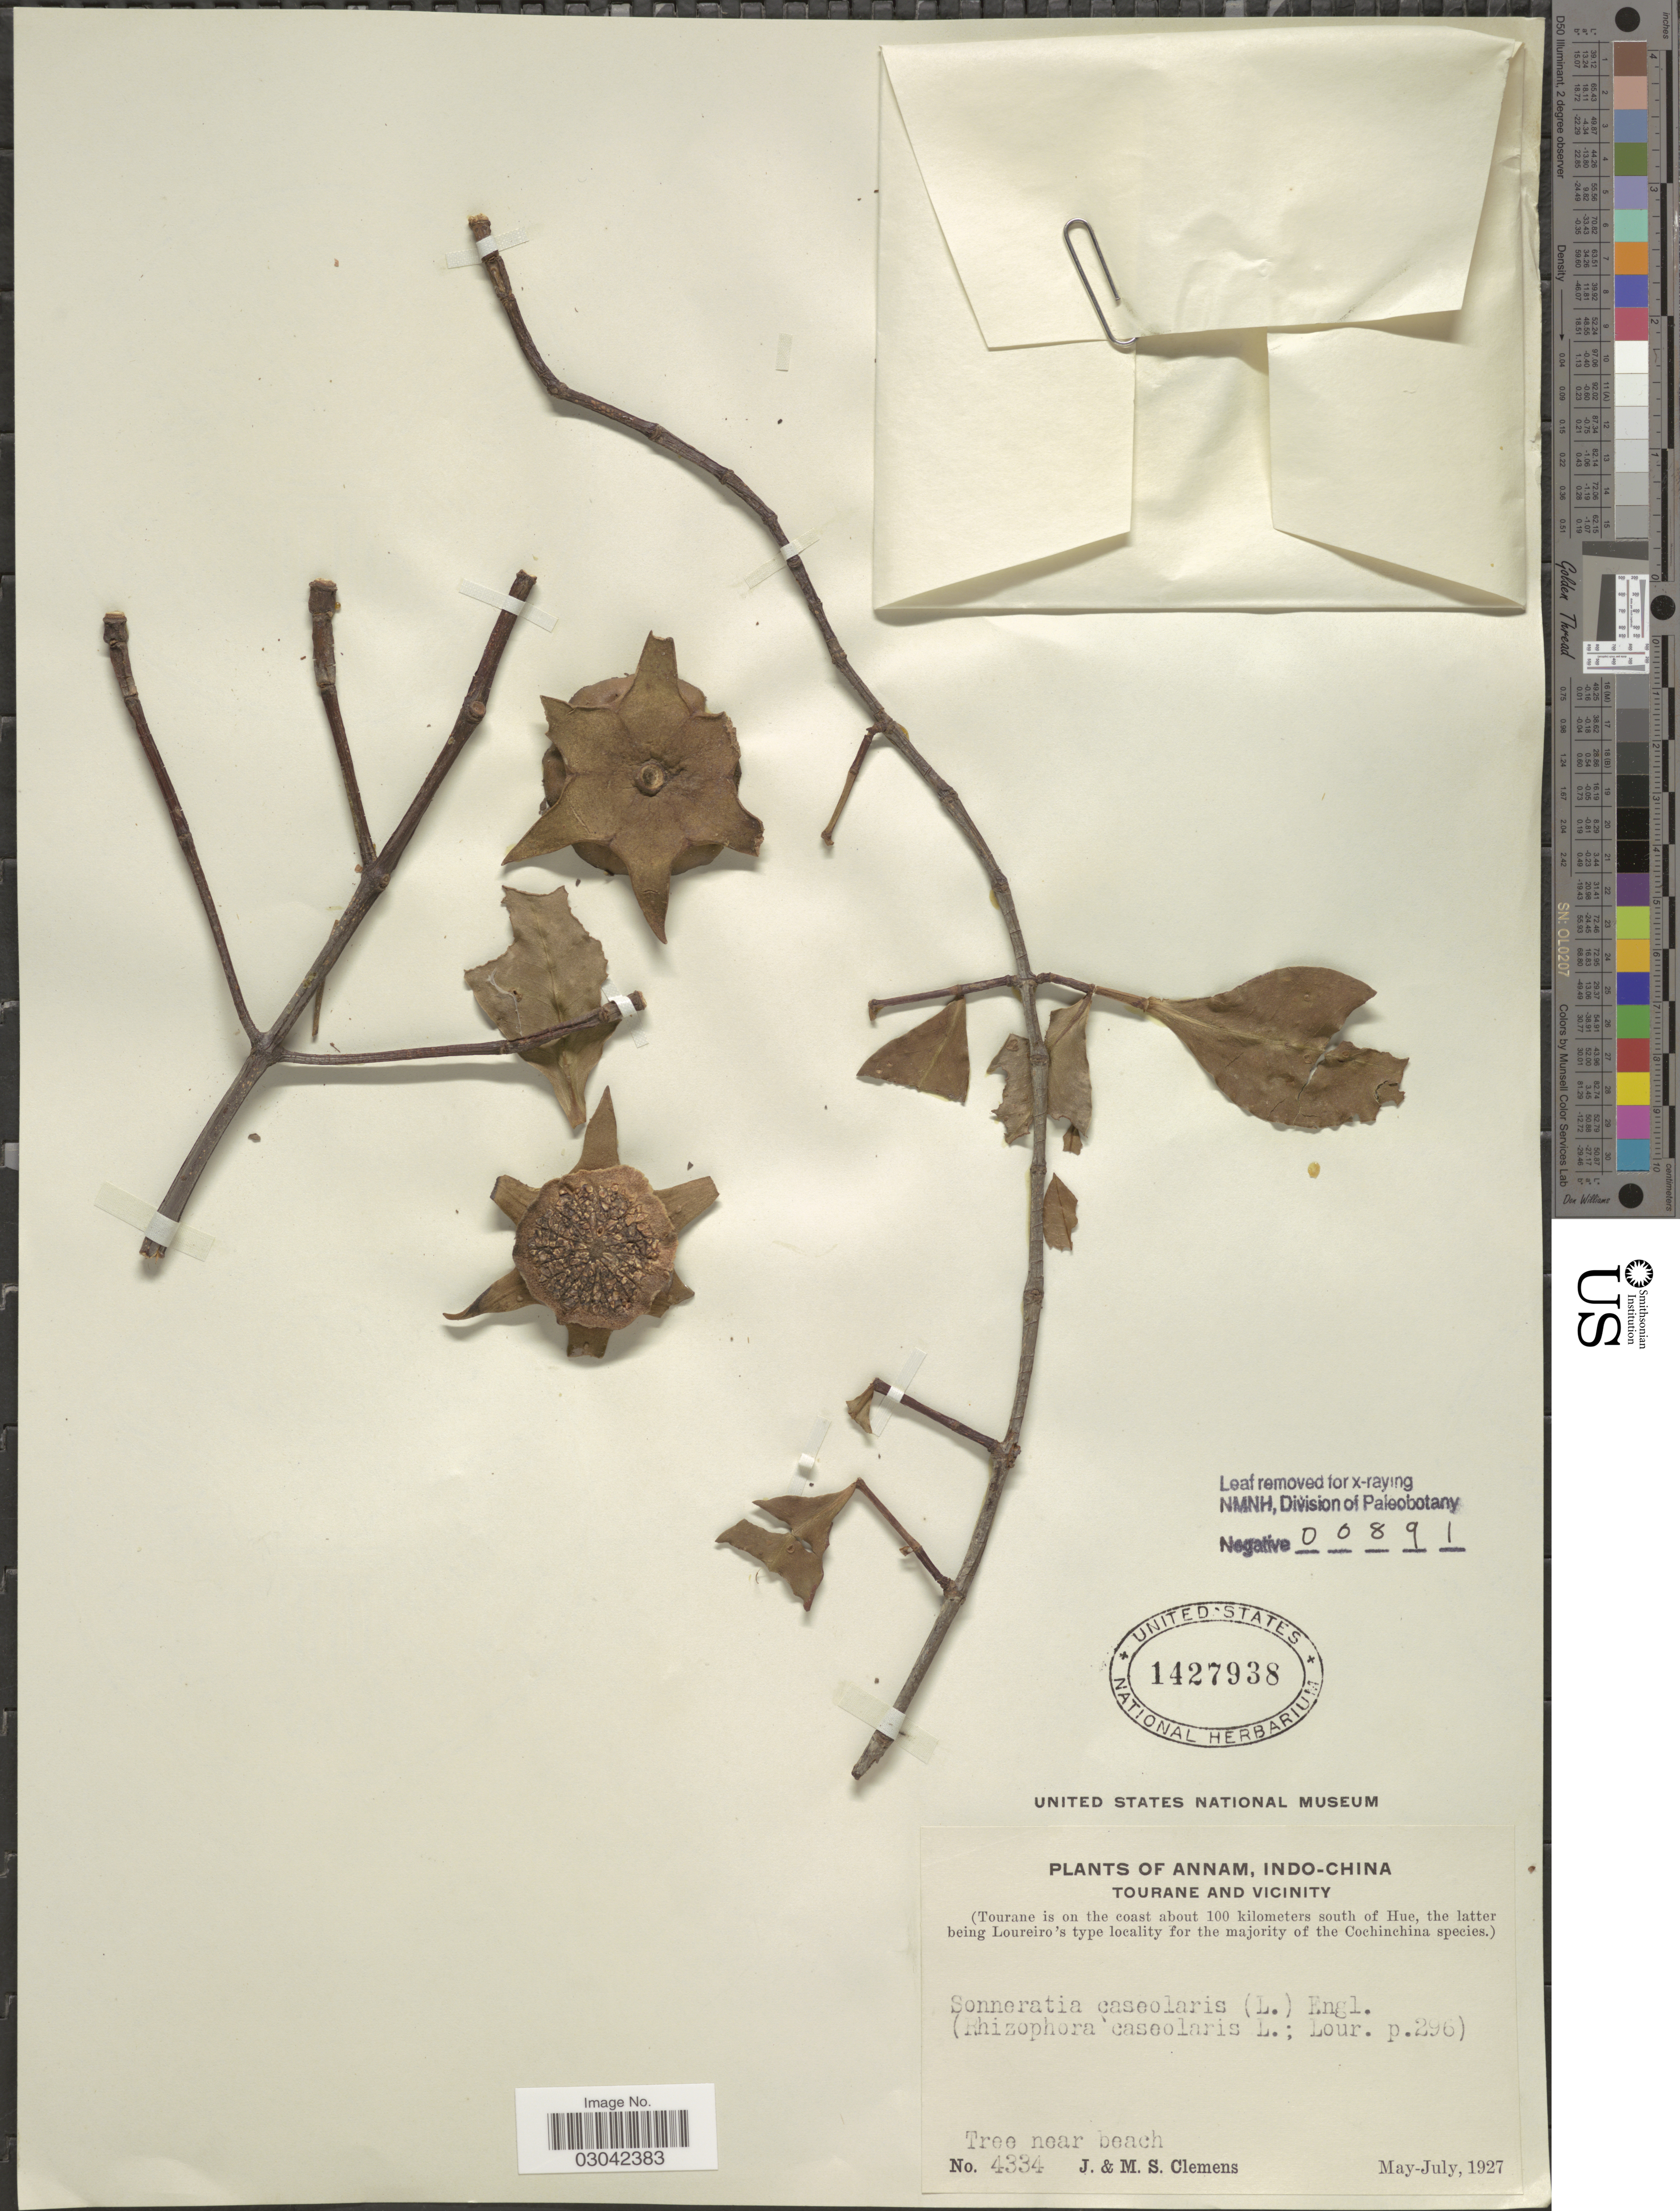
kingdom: Plantae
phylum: Tracheophyta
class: Magnoliopsida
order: Myrtales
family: Lythraceae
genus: Sonneratia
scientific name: Sonneratia caseolaris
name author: (L.) Engl.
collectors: J. Clemens & M. S. Clemens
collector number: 4334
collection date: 1927-05/1927-07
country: Vietnam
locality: Annam, Indo-China. Tourane and vicinity. (Tourane is on the coast about 100 kilometers south of Hue). Near beach.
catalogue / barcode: US 1427938